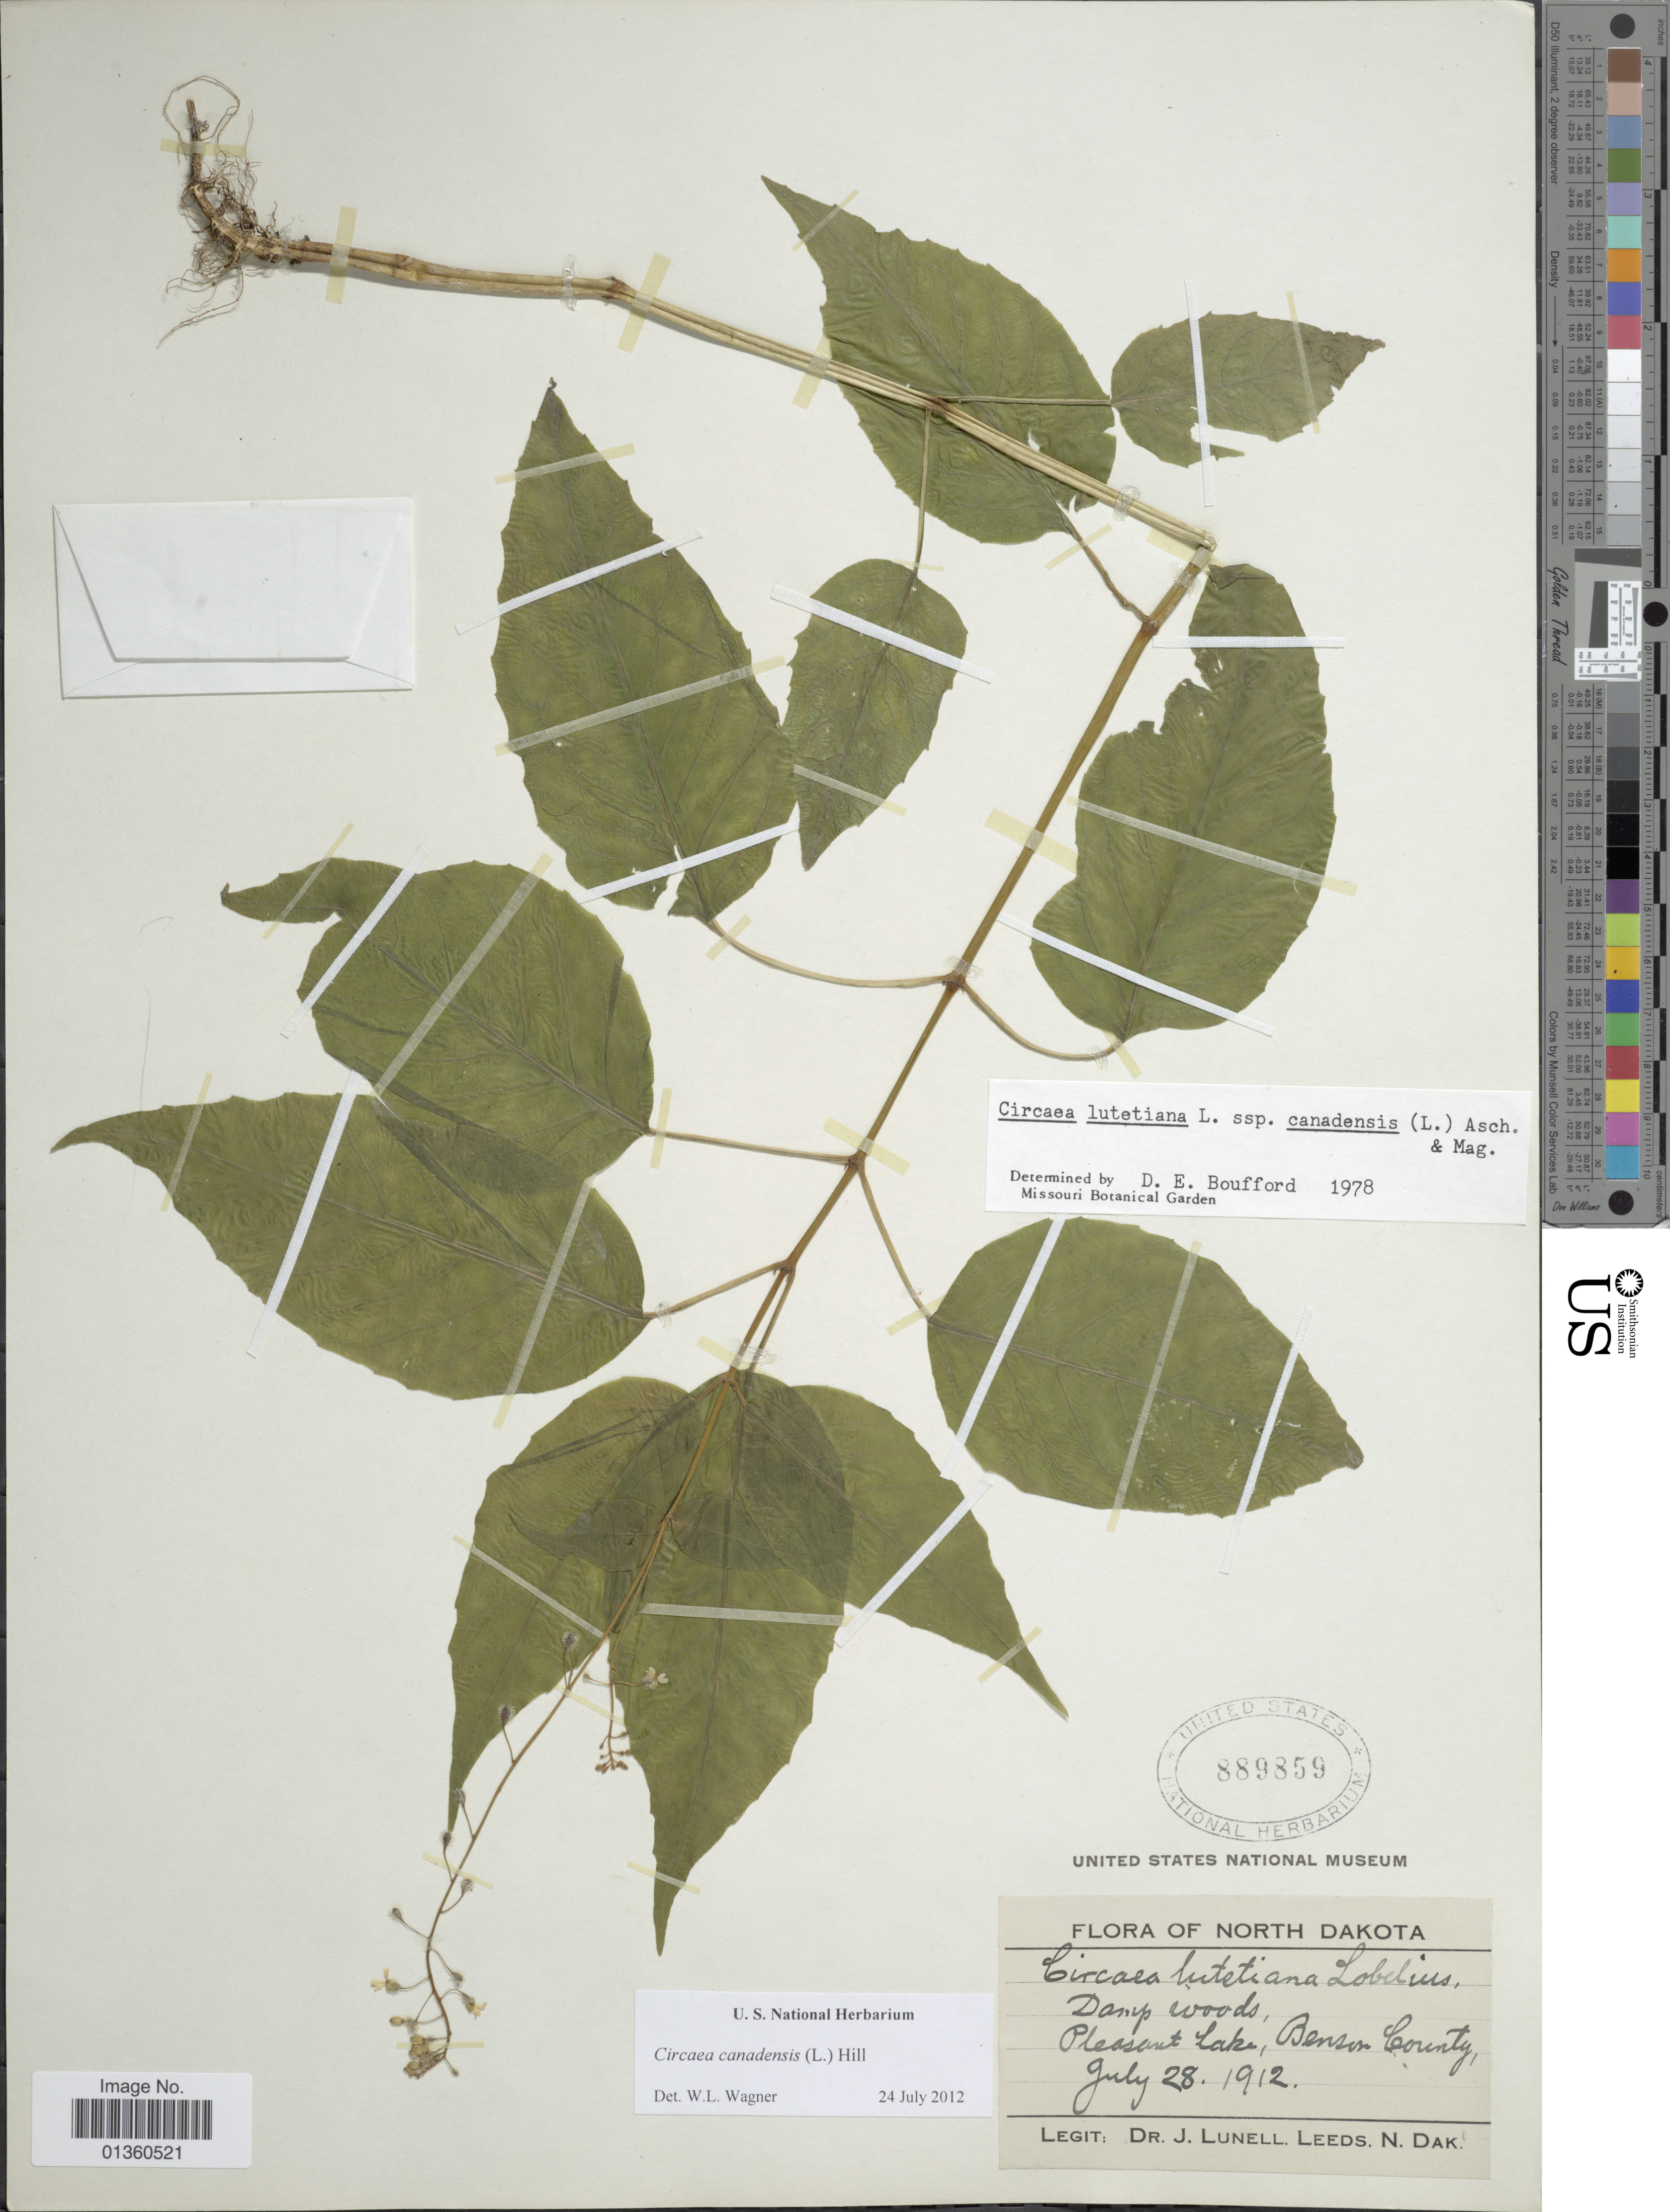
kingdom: Plantae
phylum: Tracheophyta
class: Magnoliopsida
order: Myrtales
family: Onagraceae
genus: Circaea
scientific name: Circaea canadensis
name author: (L.) Hill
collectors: J. Lunell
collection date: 1912-07-28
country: United States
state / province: North Dakota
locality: Pleasant Lake, Benson County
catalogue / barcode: US 889859